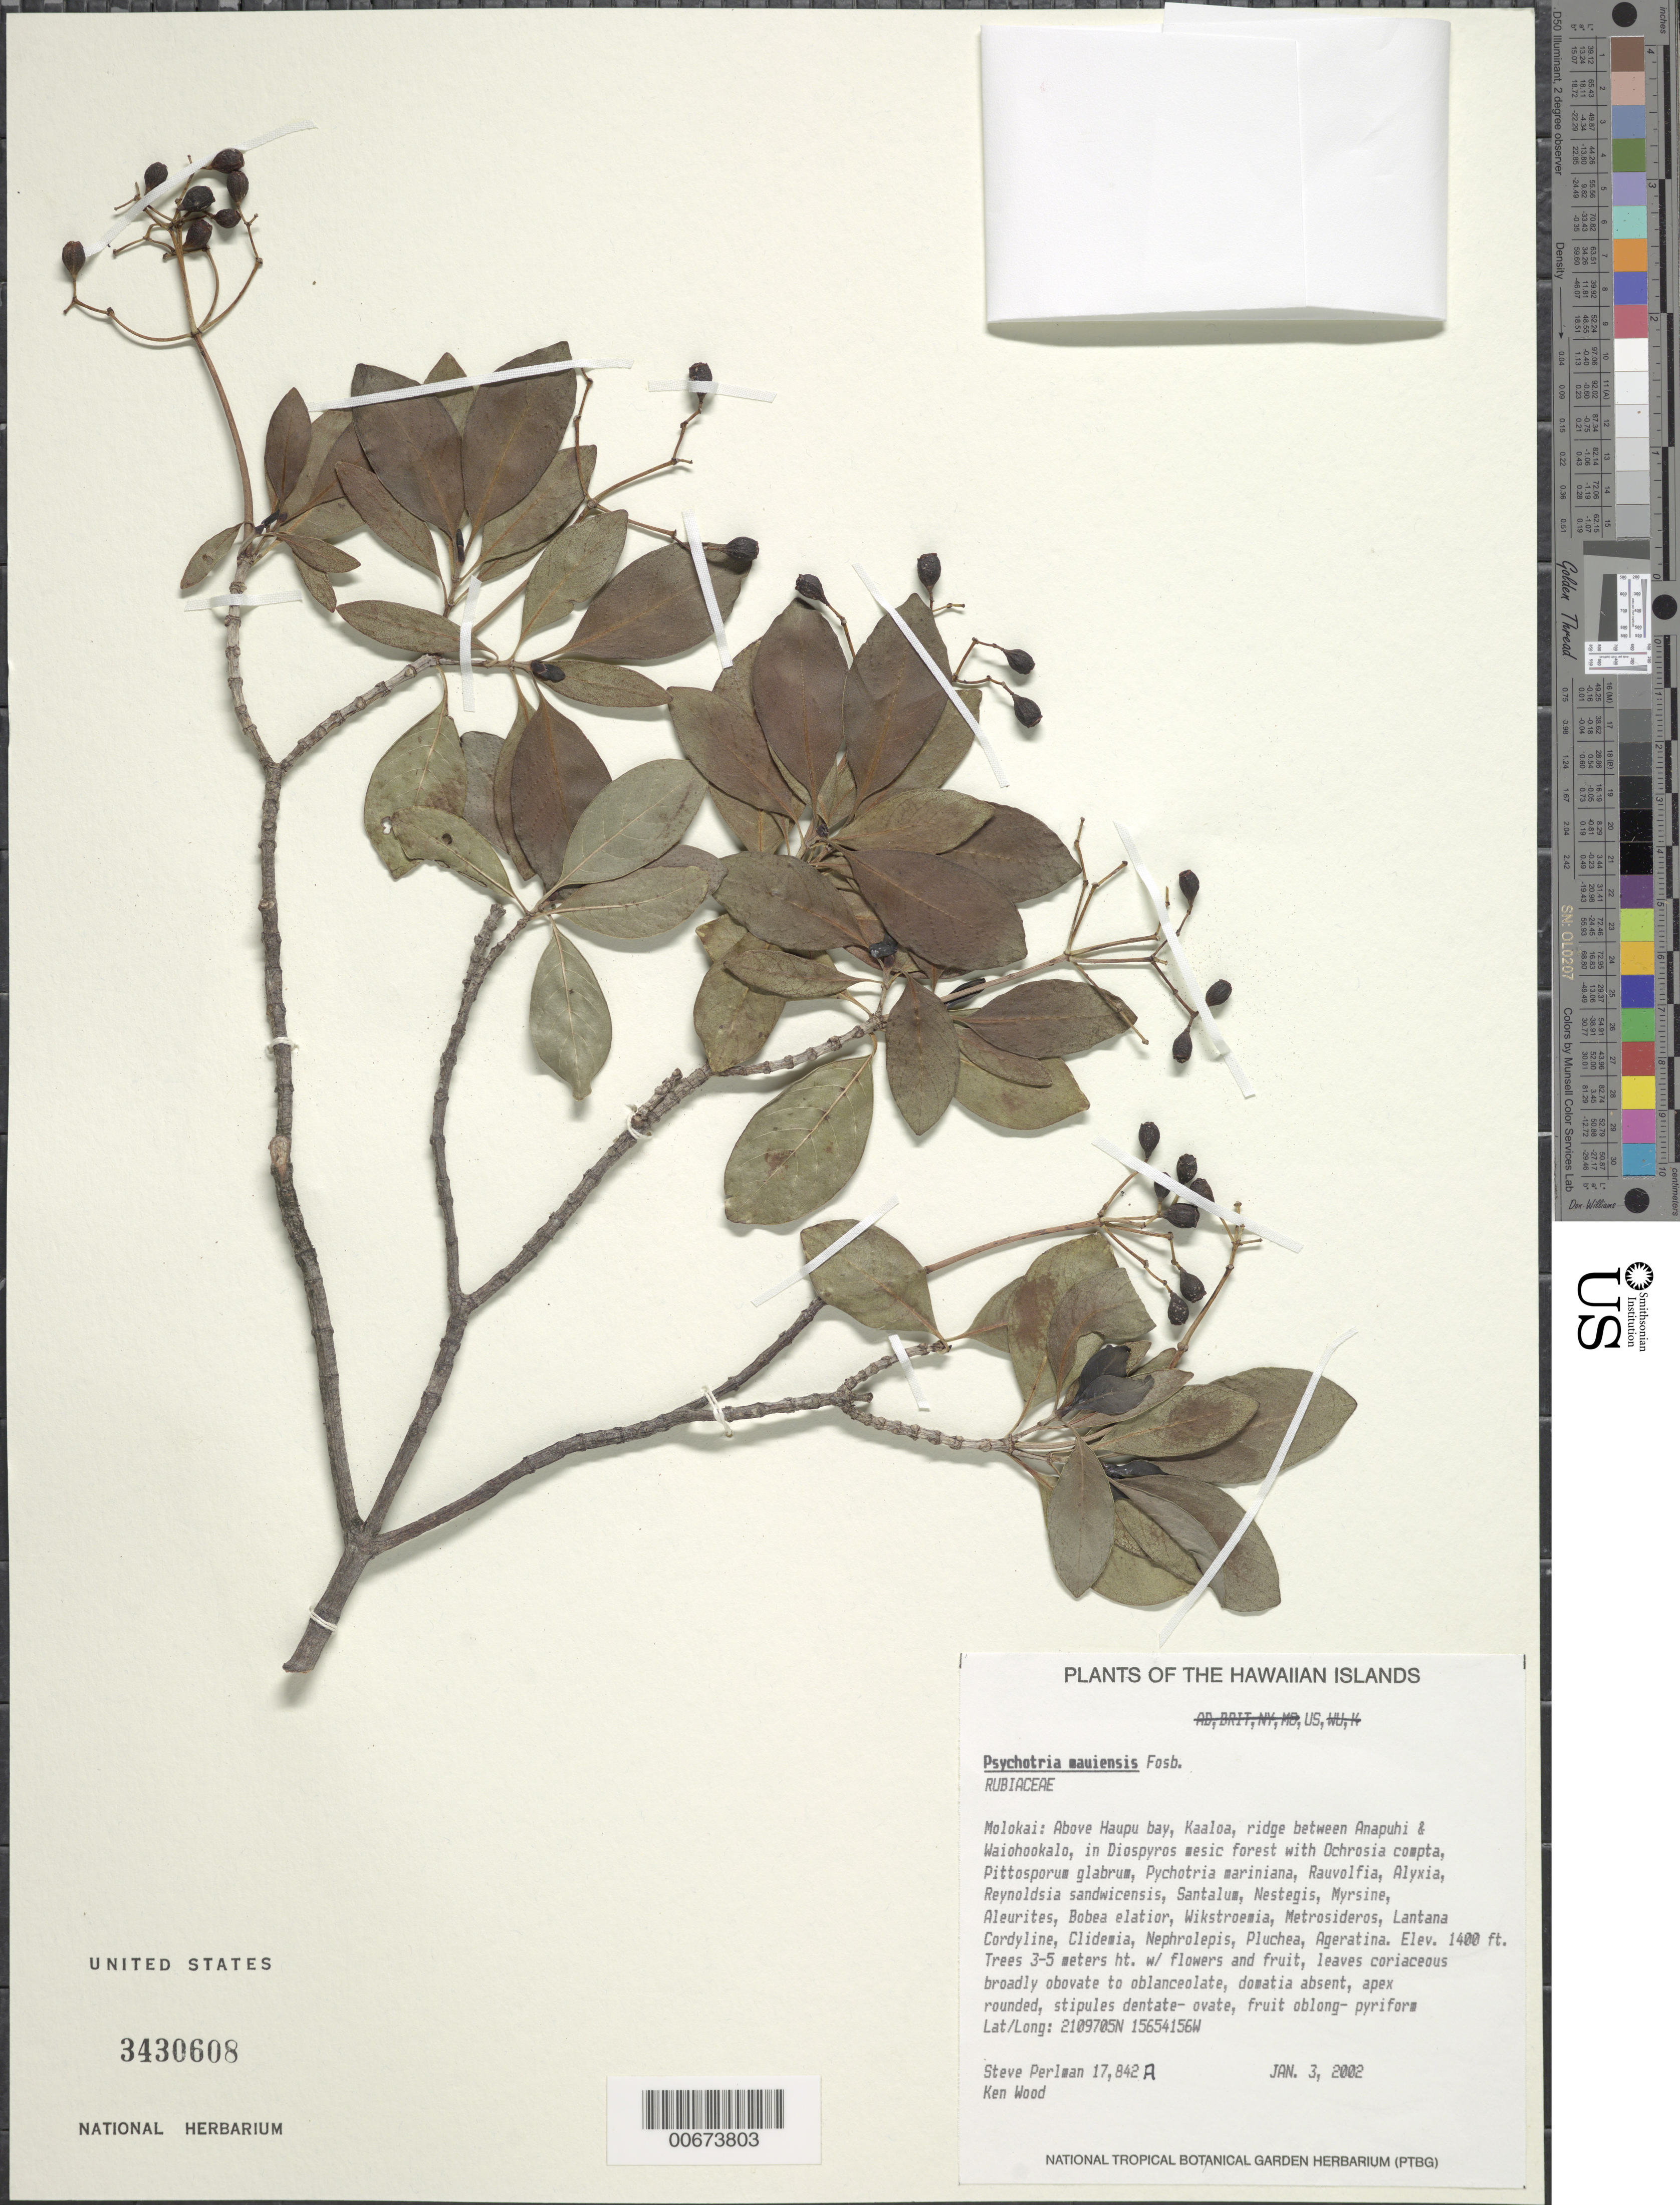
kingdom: Plantae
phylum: Tracheophyta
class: Magnoliopsida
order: Gentianales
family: Rubiaceae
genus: Psychotria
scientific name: Psychotria mauiensis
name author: Fosberg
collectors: S. P. Perlman & K. Wood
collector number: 17842A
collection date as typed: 3 Jan 2002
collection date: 2002-01-03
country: United States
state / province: Hawaii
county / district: Maui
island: Moloka'i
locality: Above Hapu bay, Kaaloa, ridge between Anapuhi & Waiohookalo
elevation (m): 427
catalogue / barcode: US 3430608